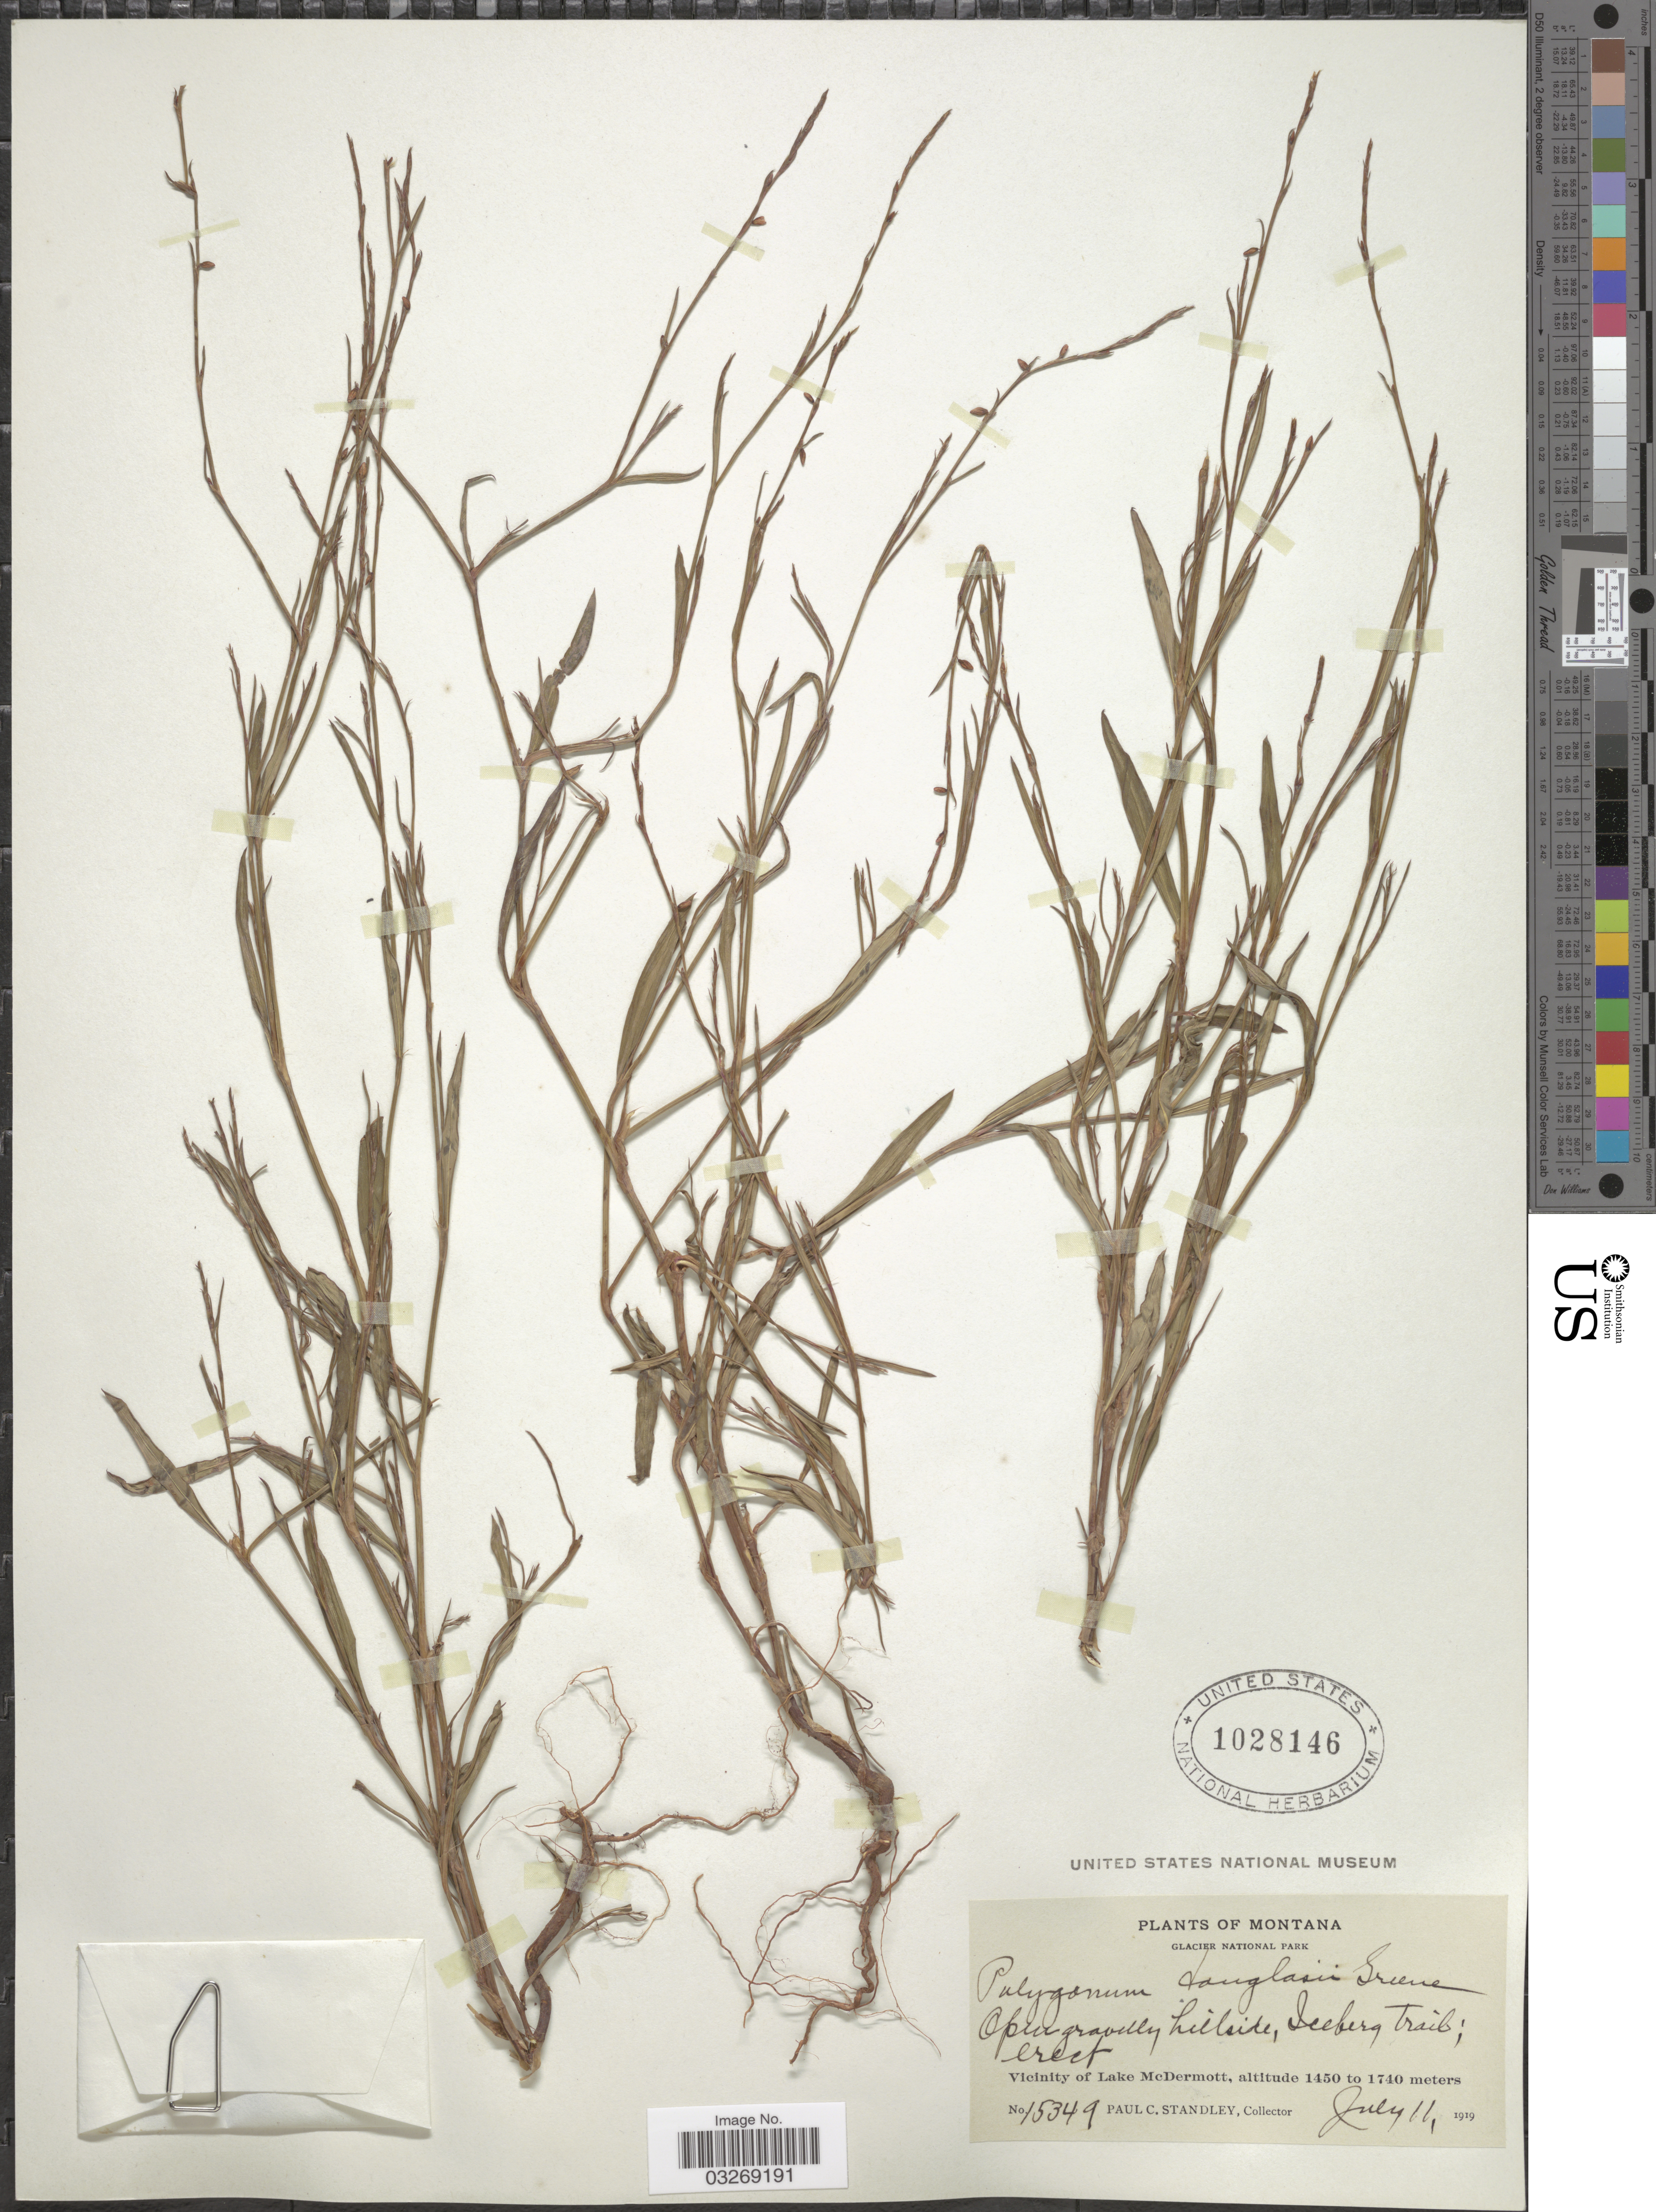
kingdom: Plantae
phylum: Tracheophyta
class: Magnoliopsida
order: Caryophyllales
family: Polygonaceae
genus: Polygonum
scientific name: Polygonum douglasii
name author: Greene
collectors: P. C. Standley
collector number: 15349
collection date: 1919-07-11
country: United States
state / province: Montana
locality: Glacier National Park. Iceberg trail. Vicinity of Lake McDermott.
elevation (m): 1450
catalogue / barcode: US 1028146